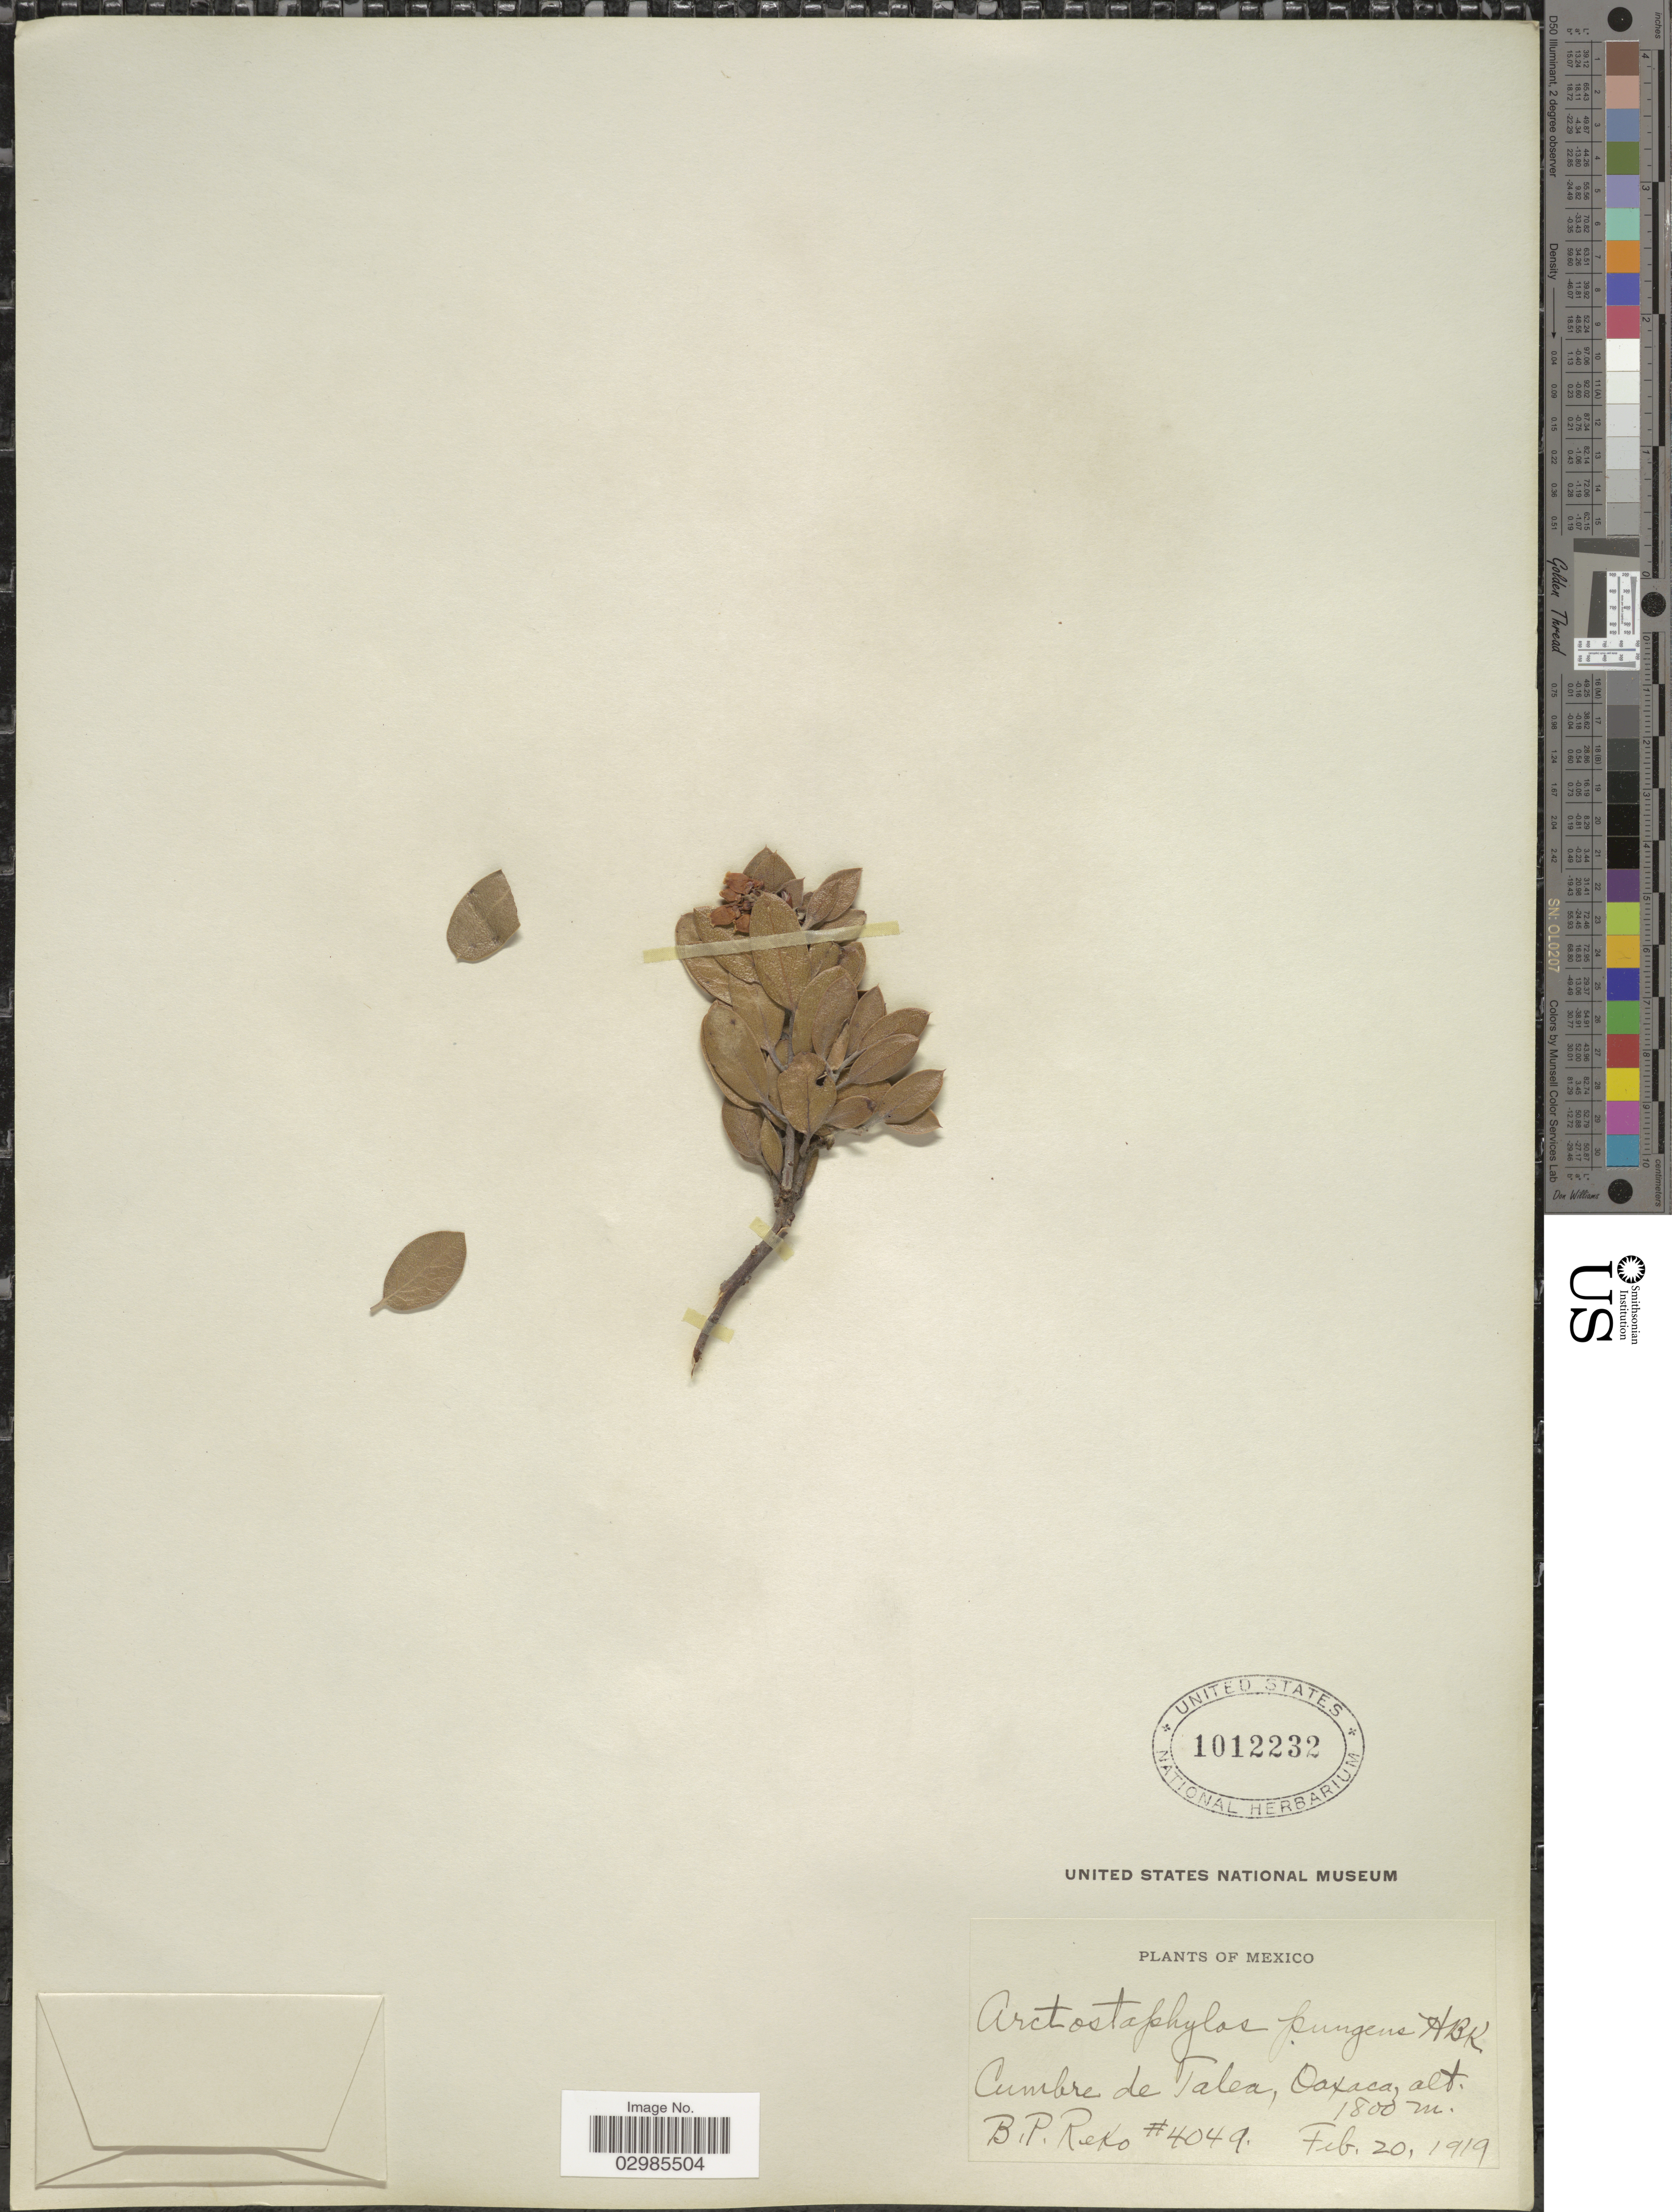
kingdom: Plantae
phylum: Tracheophyta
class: Magnoliopsida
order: Ericales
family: Ericaceae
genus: Arctostaphylos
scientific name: Arctostaphylos pungens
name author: Kunth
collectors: B. P. Reko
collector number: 4049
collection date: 1919-02-20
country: Mexico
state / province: Oaxaca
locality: Cumbre de Talea, Oaxaca.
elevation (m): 1800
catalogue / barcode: US 1012232